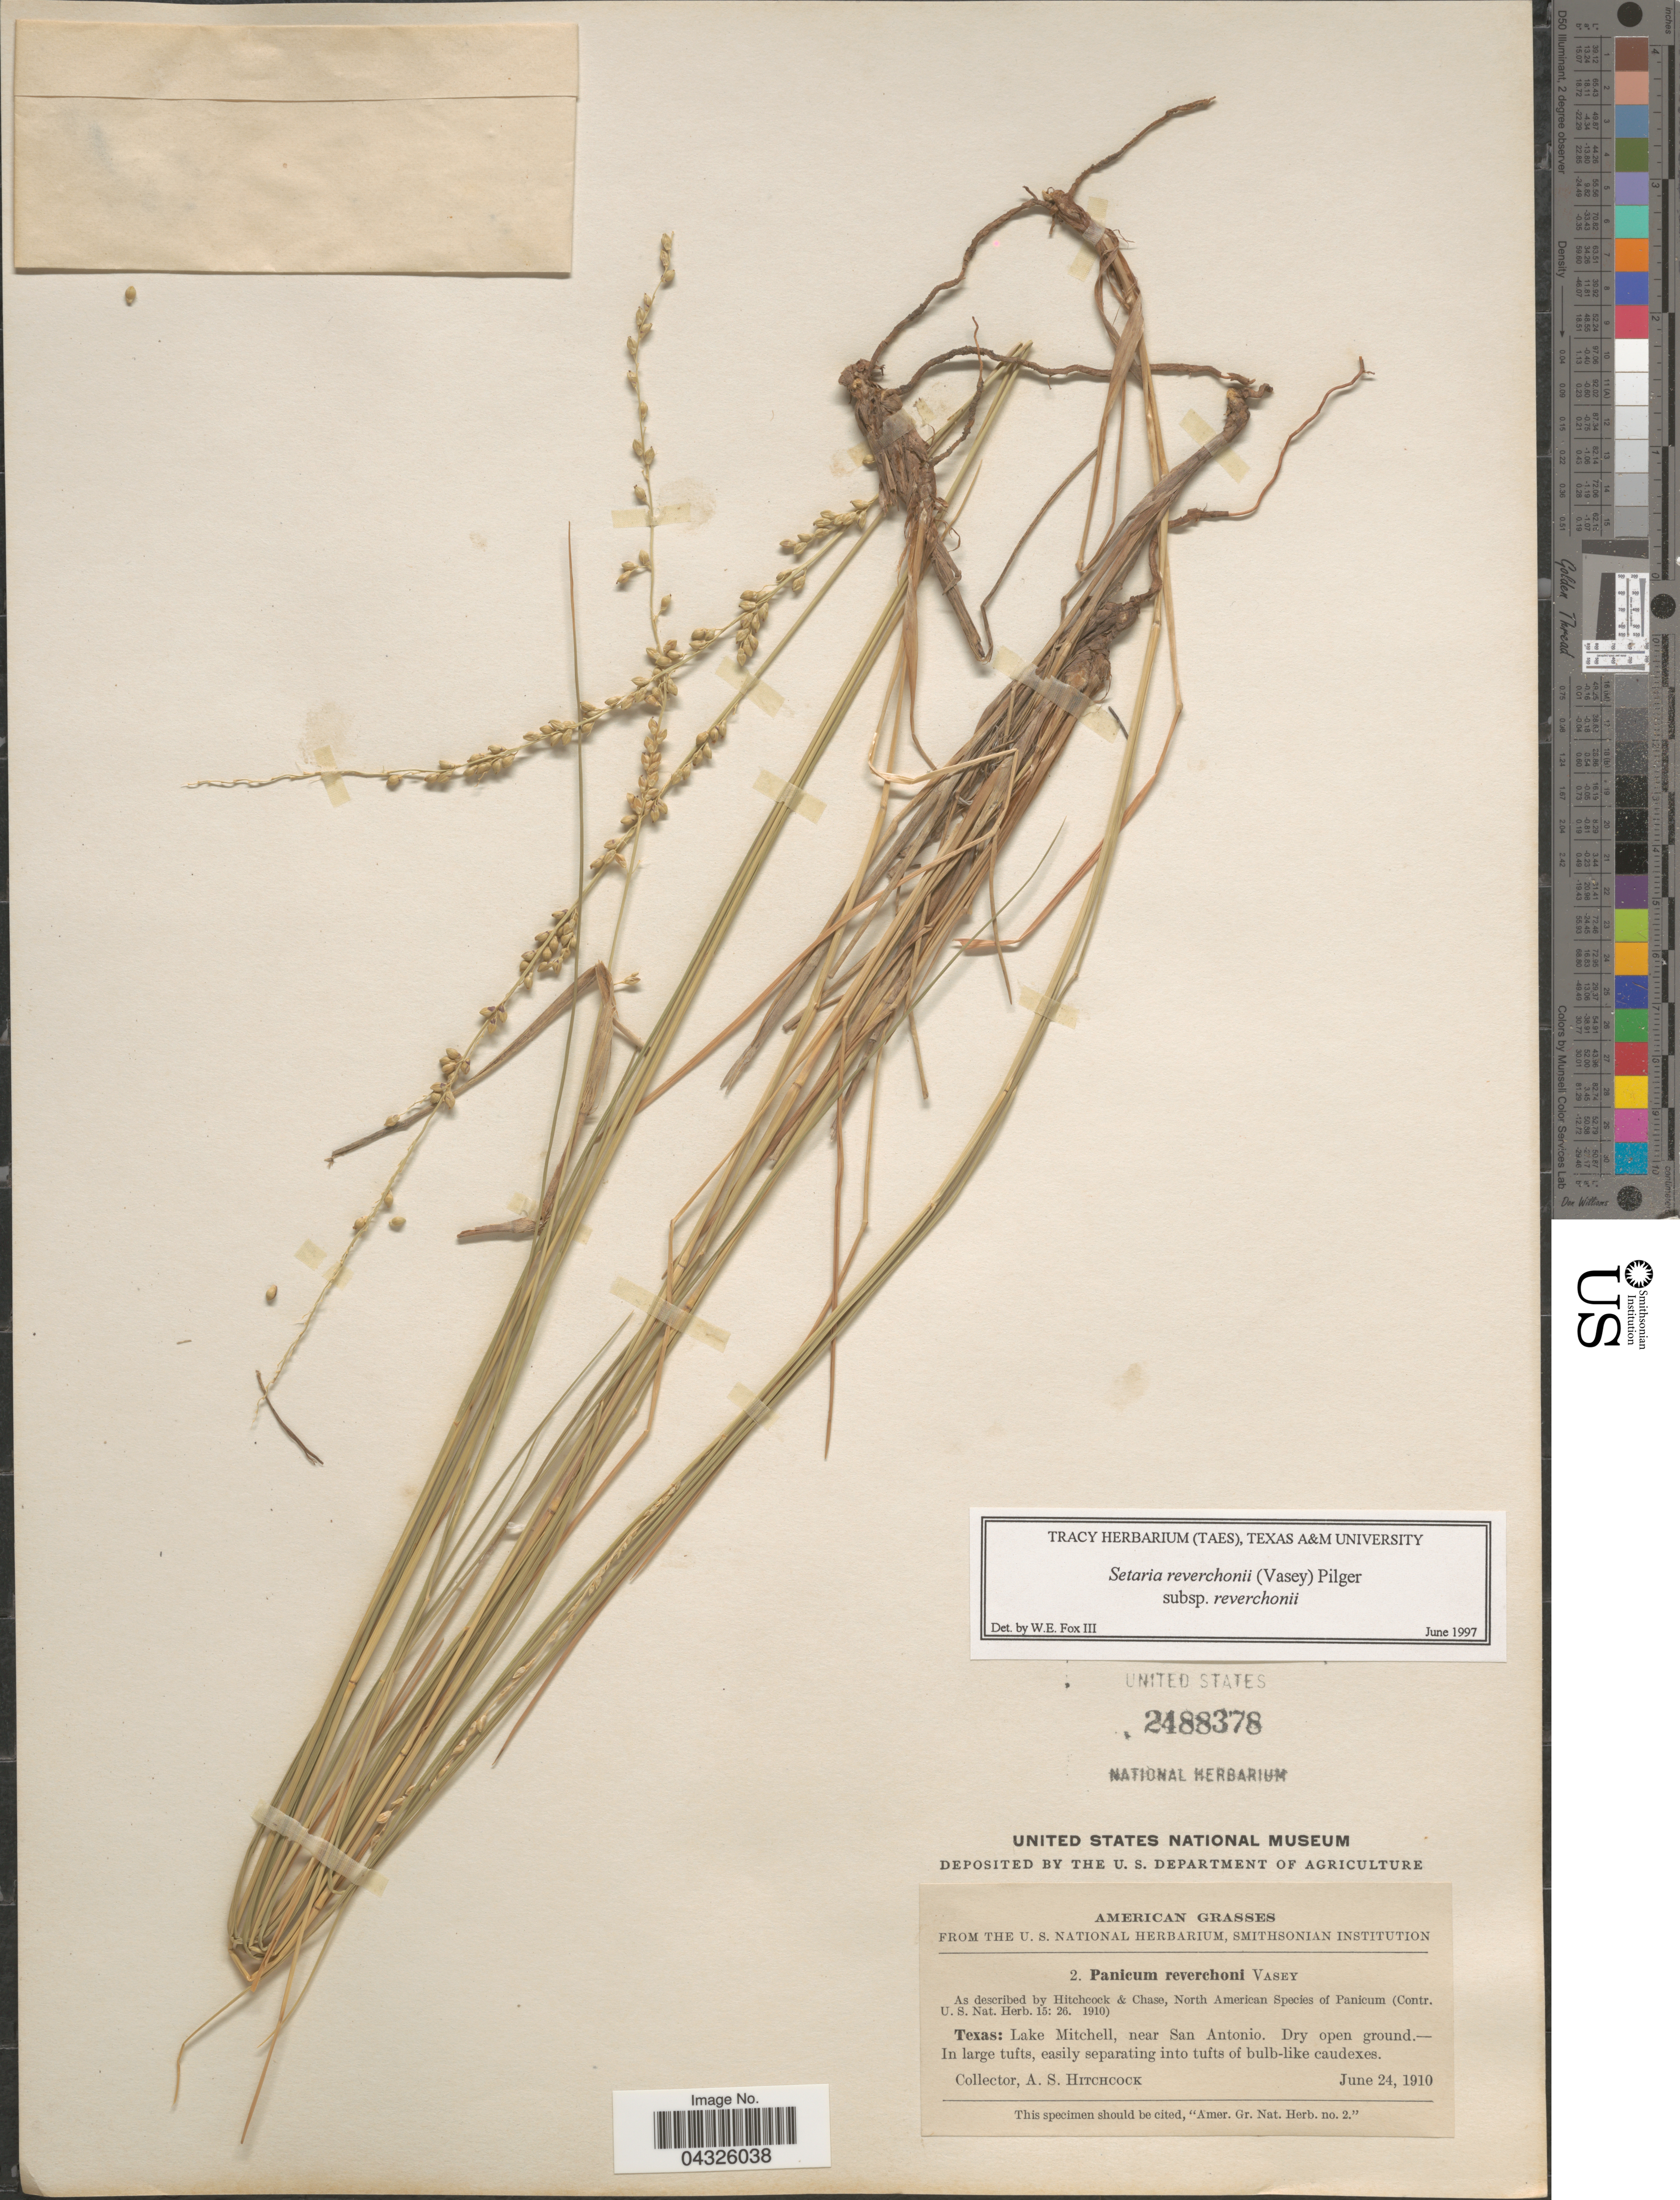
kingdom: Plantae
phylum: Tracheophyta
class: Liliopsida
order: Poales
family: Poaceae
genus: Setaria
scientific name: Setaria reverchonii subsp. reverchonii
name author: (Vasey) Pilg.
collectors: A. S. Hitchcock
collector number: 2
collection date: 1910-06-24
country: United States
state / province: Texas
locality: Lake Mitchell, near San Antonio.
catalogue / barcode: US 2488378